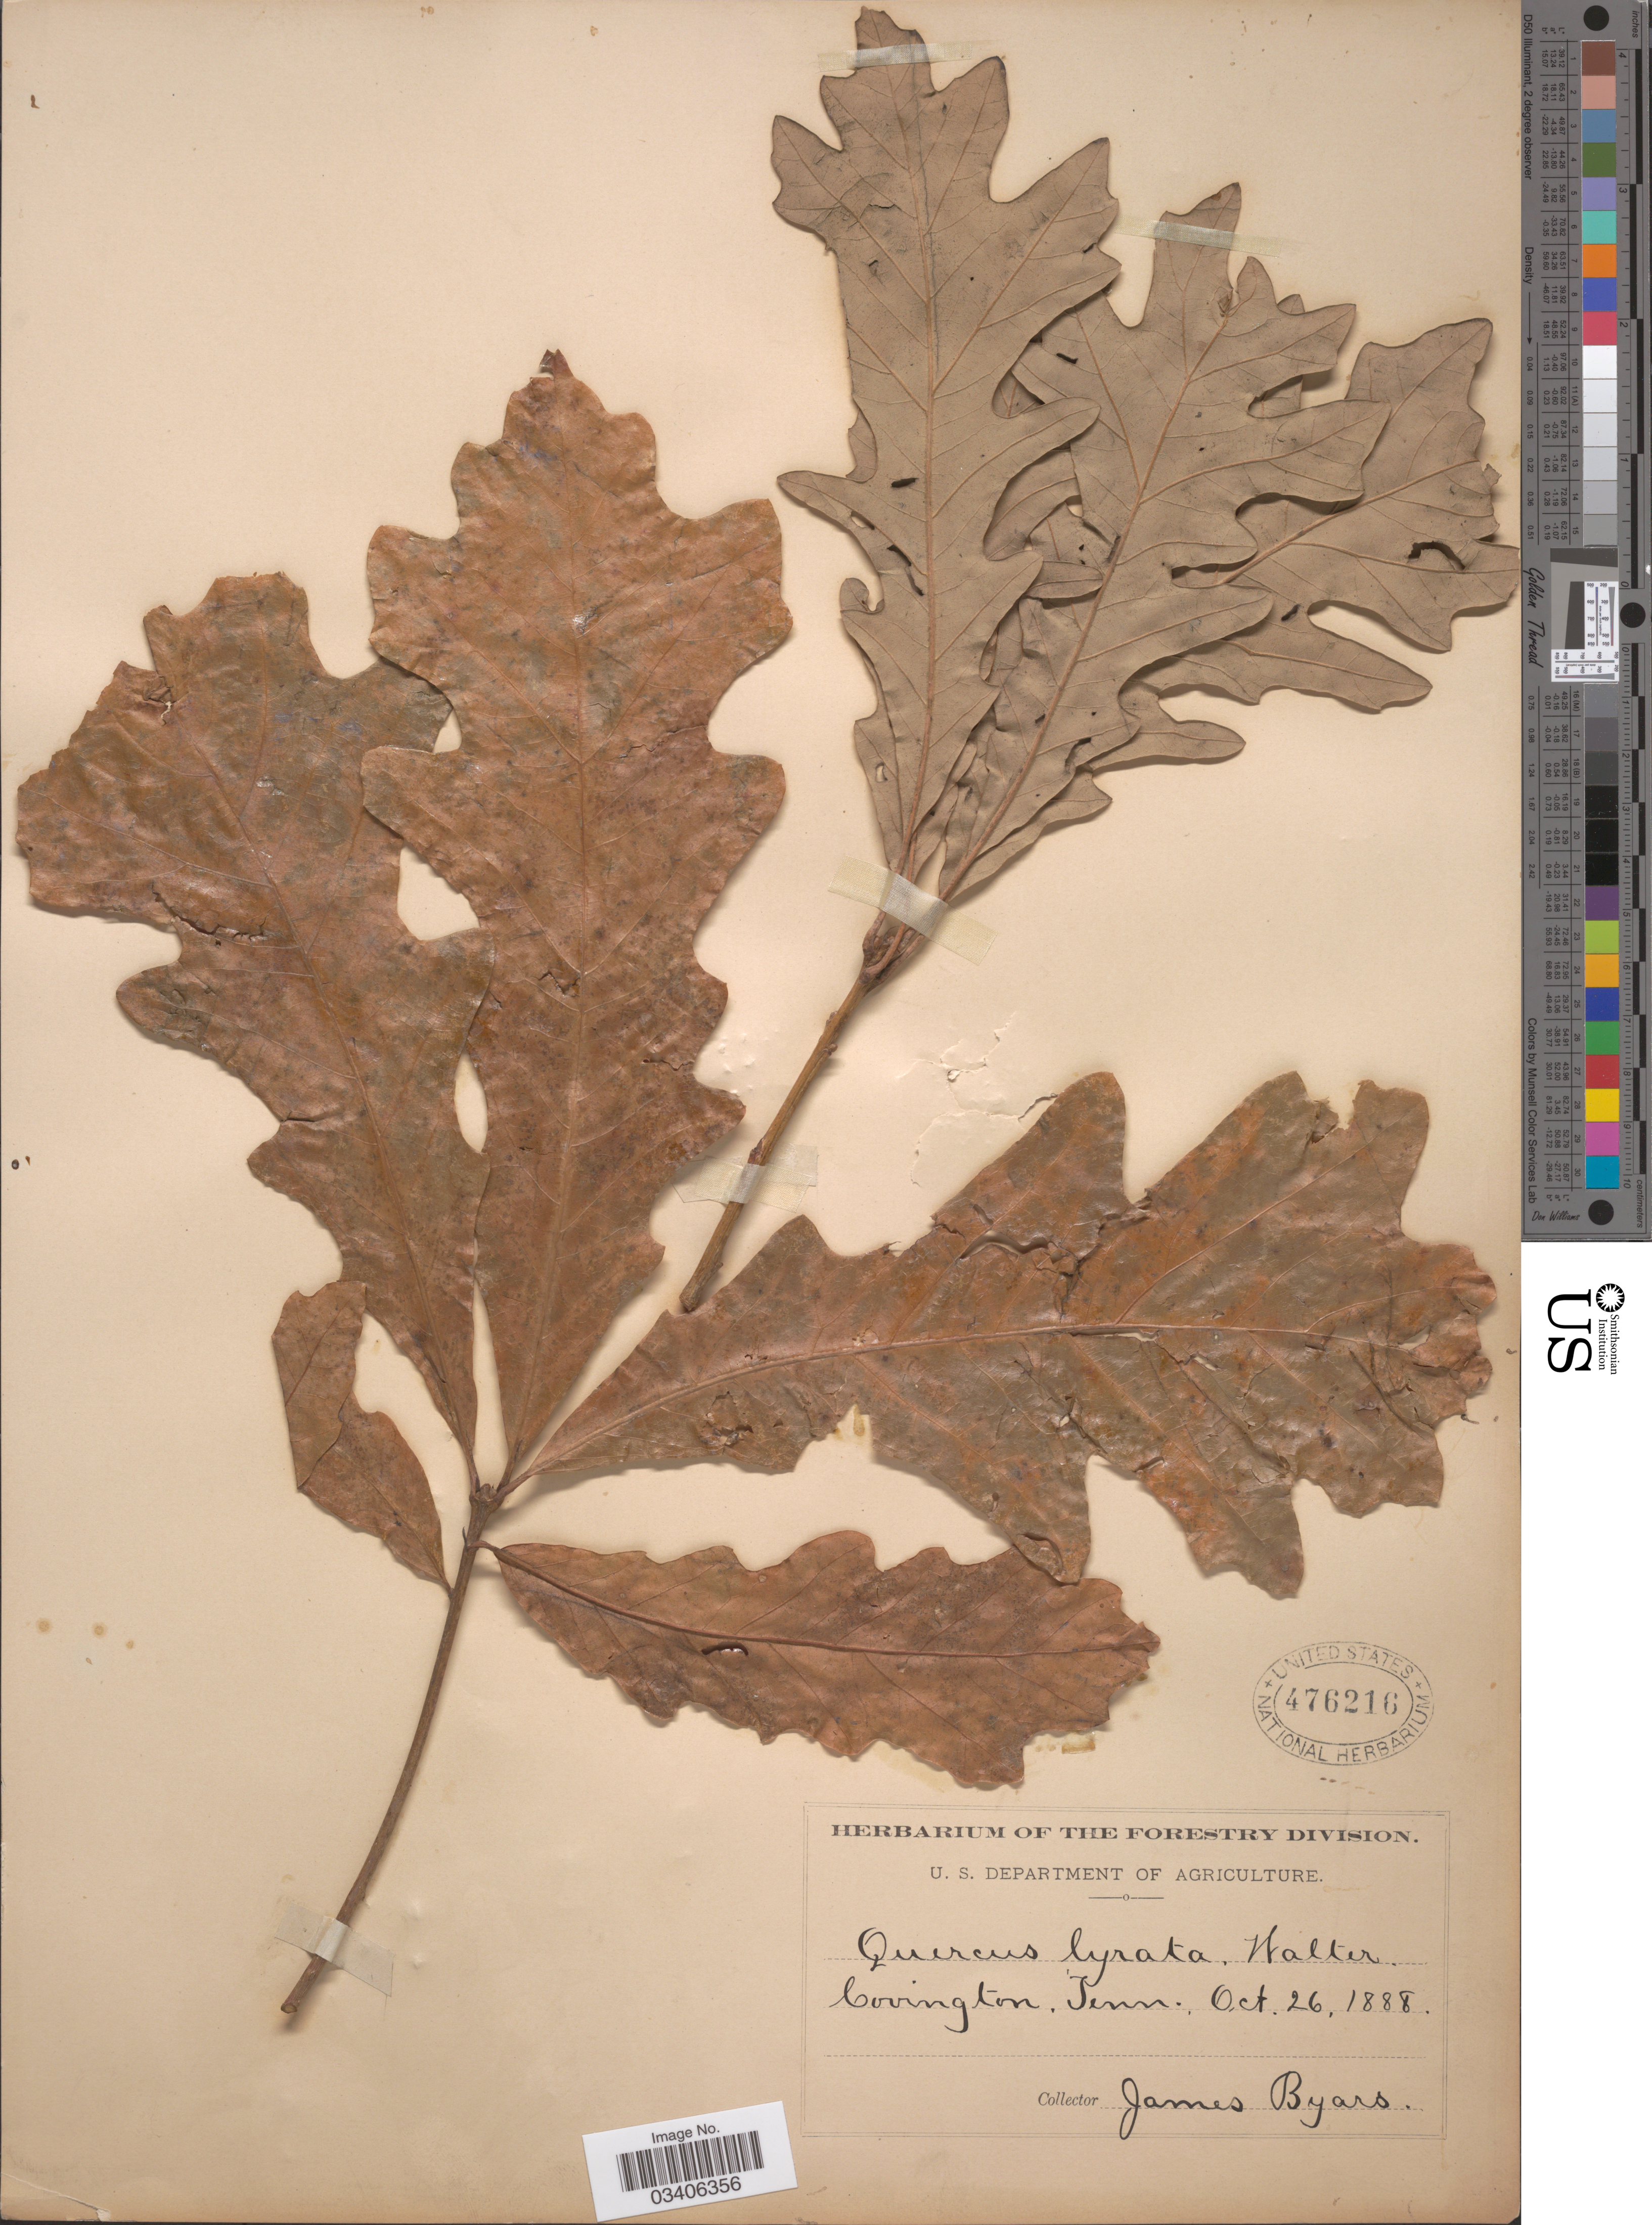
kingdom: Plantae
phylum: Tracheophyta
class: Magnoliopsida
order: Fagales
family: Fagaceae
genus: Quercus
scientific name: Quercus lyrata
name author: Walter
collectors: J. Byars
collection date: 1888-10-26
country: United States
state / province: Tennessee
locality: Covington.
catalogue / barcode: US 476216